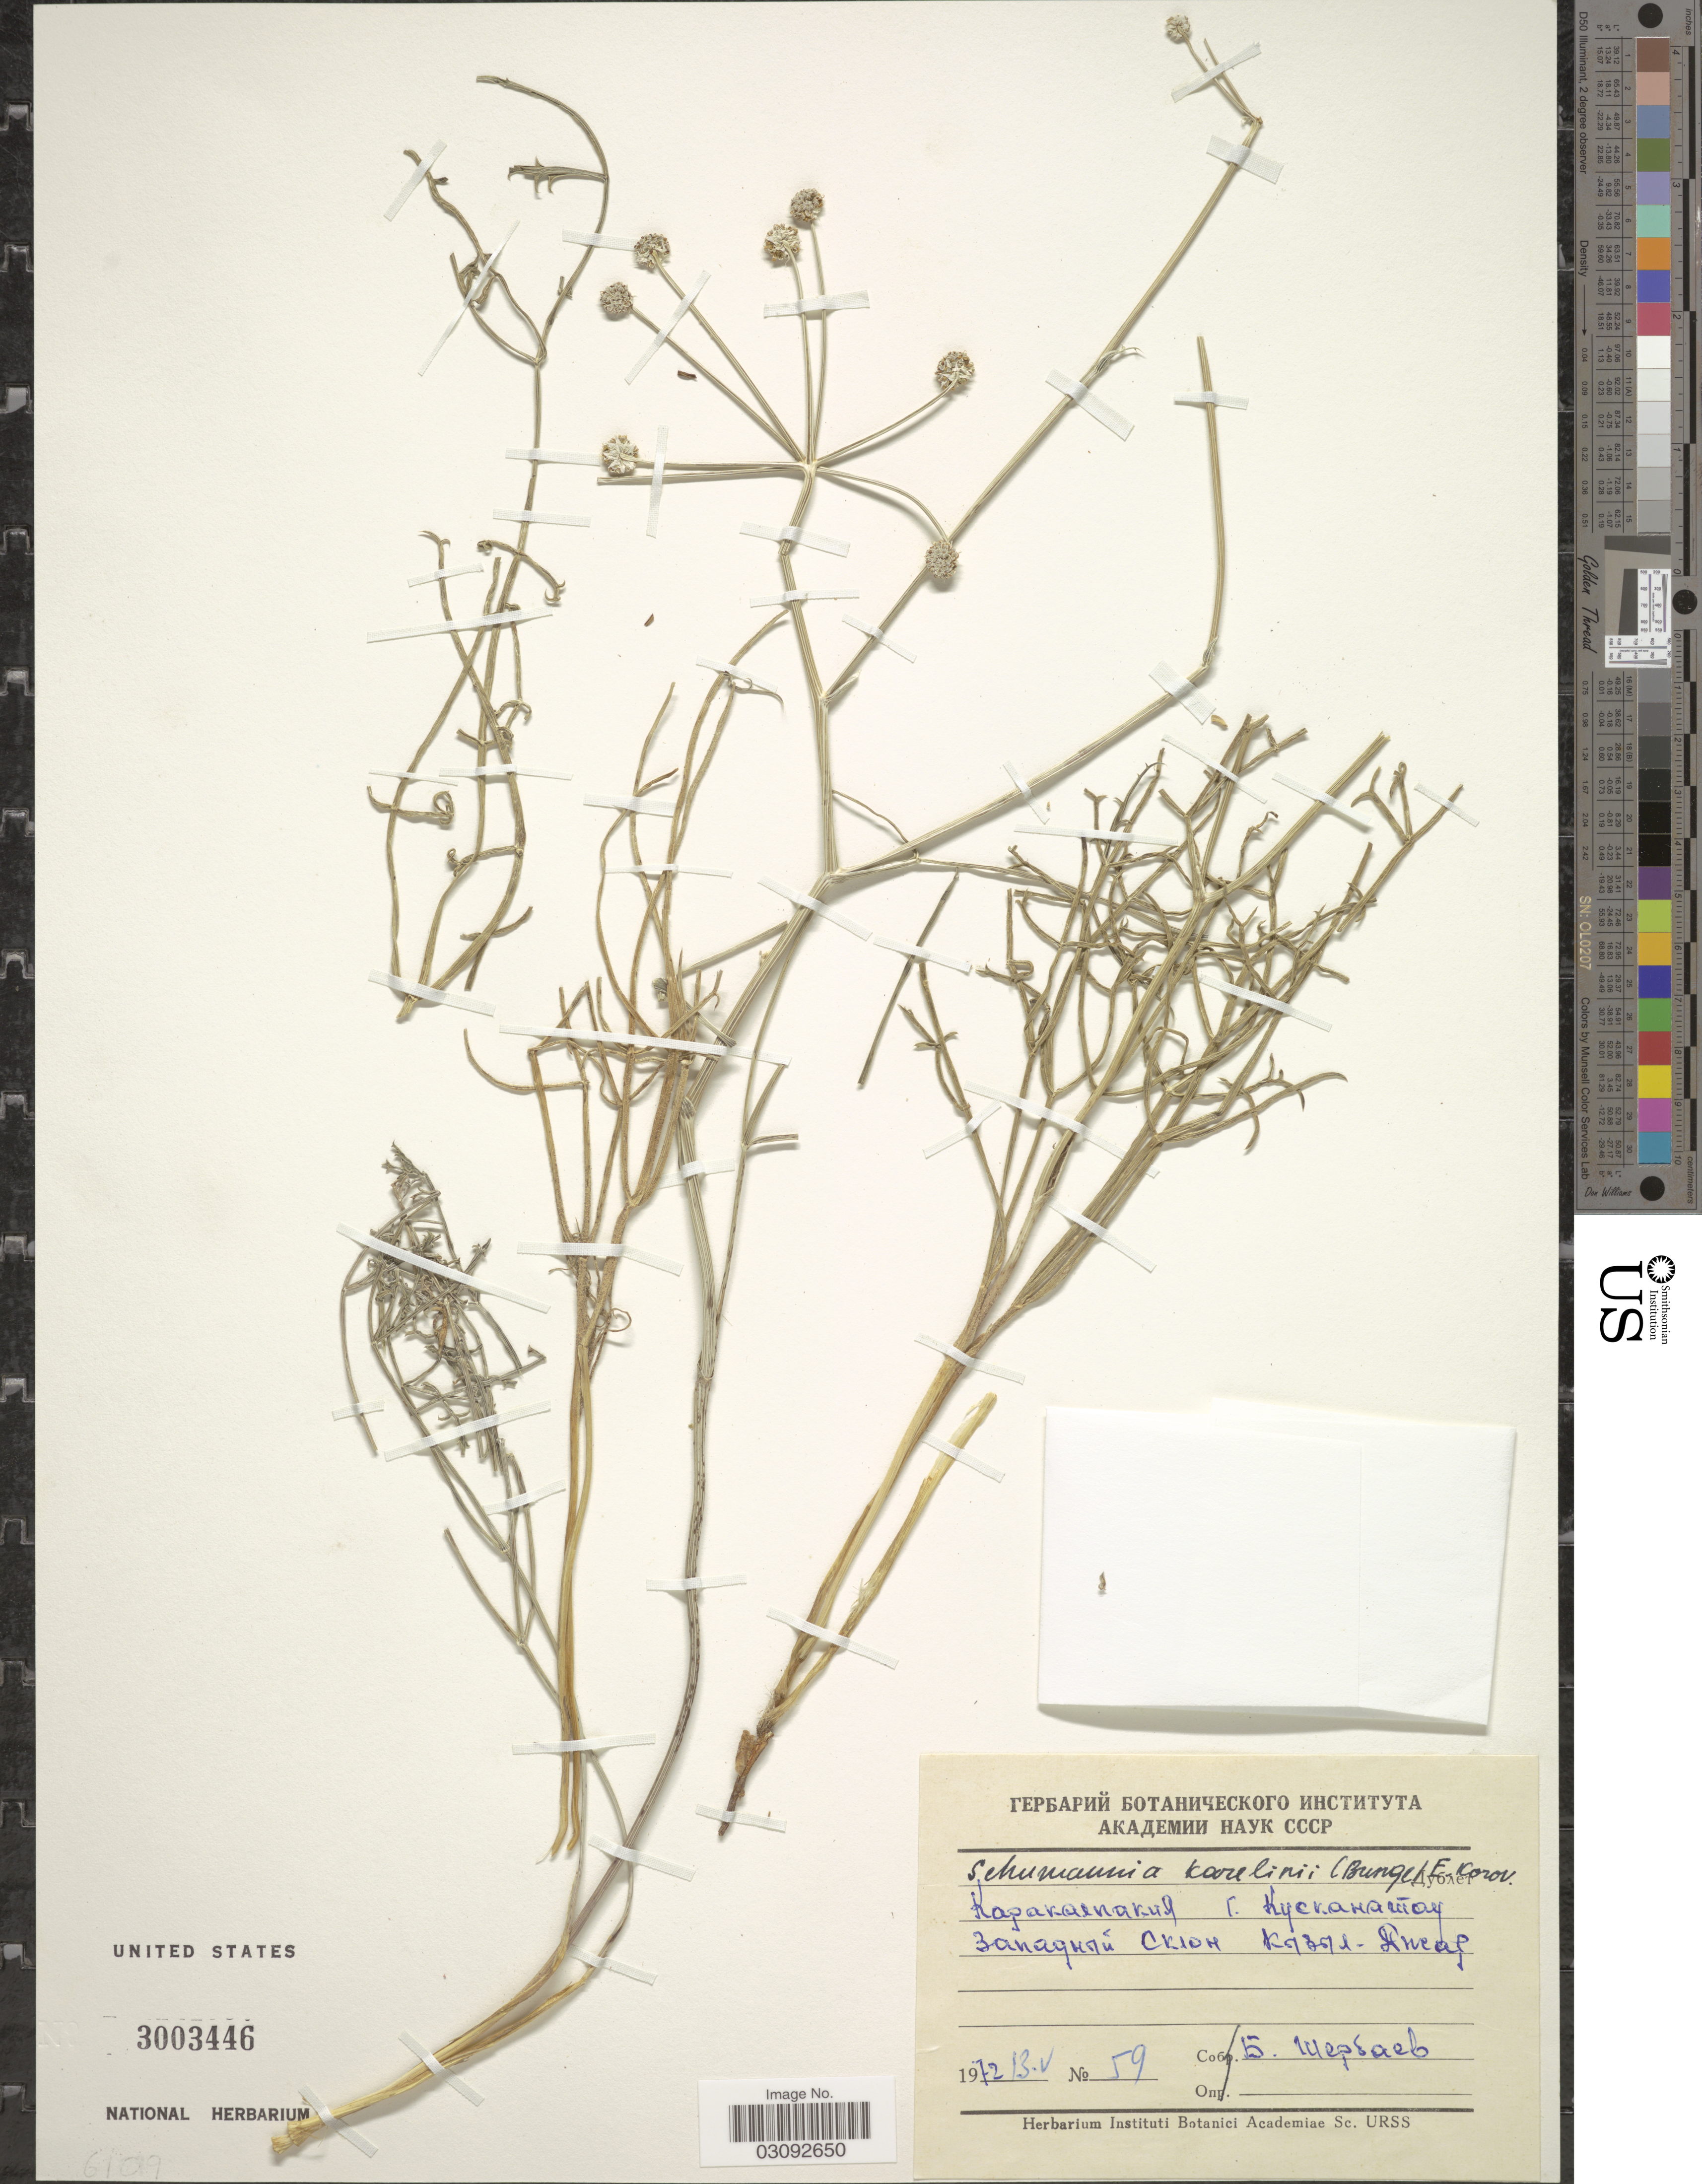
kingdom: Plantae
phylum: Tracheophyta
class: Magnoliopsida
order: Apiales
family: Apiaceae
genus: Ferula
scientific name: Ferula karelinii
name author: Bunge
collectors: B. Sherbaev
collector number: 59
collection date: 1972-05-13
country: Uzbekistan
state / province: Qoraqalpog'iston Republikasi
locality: Kuskanatau.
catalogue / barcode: US 3003446